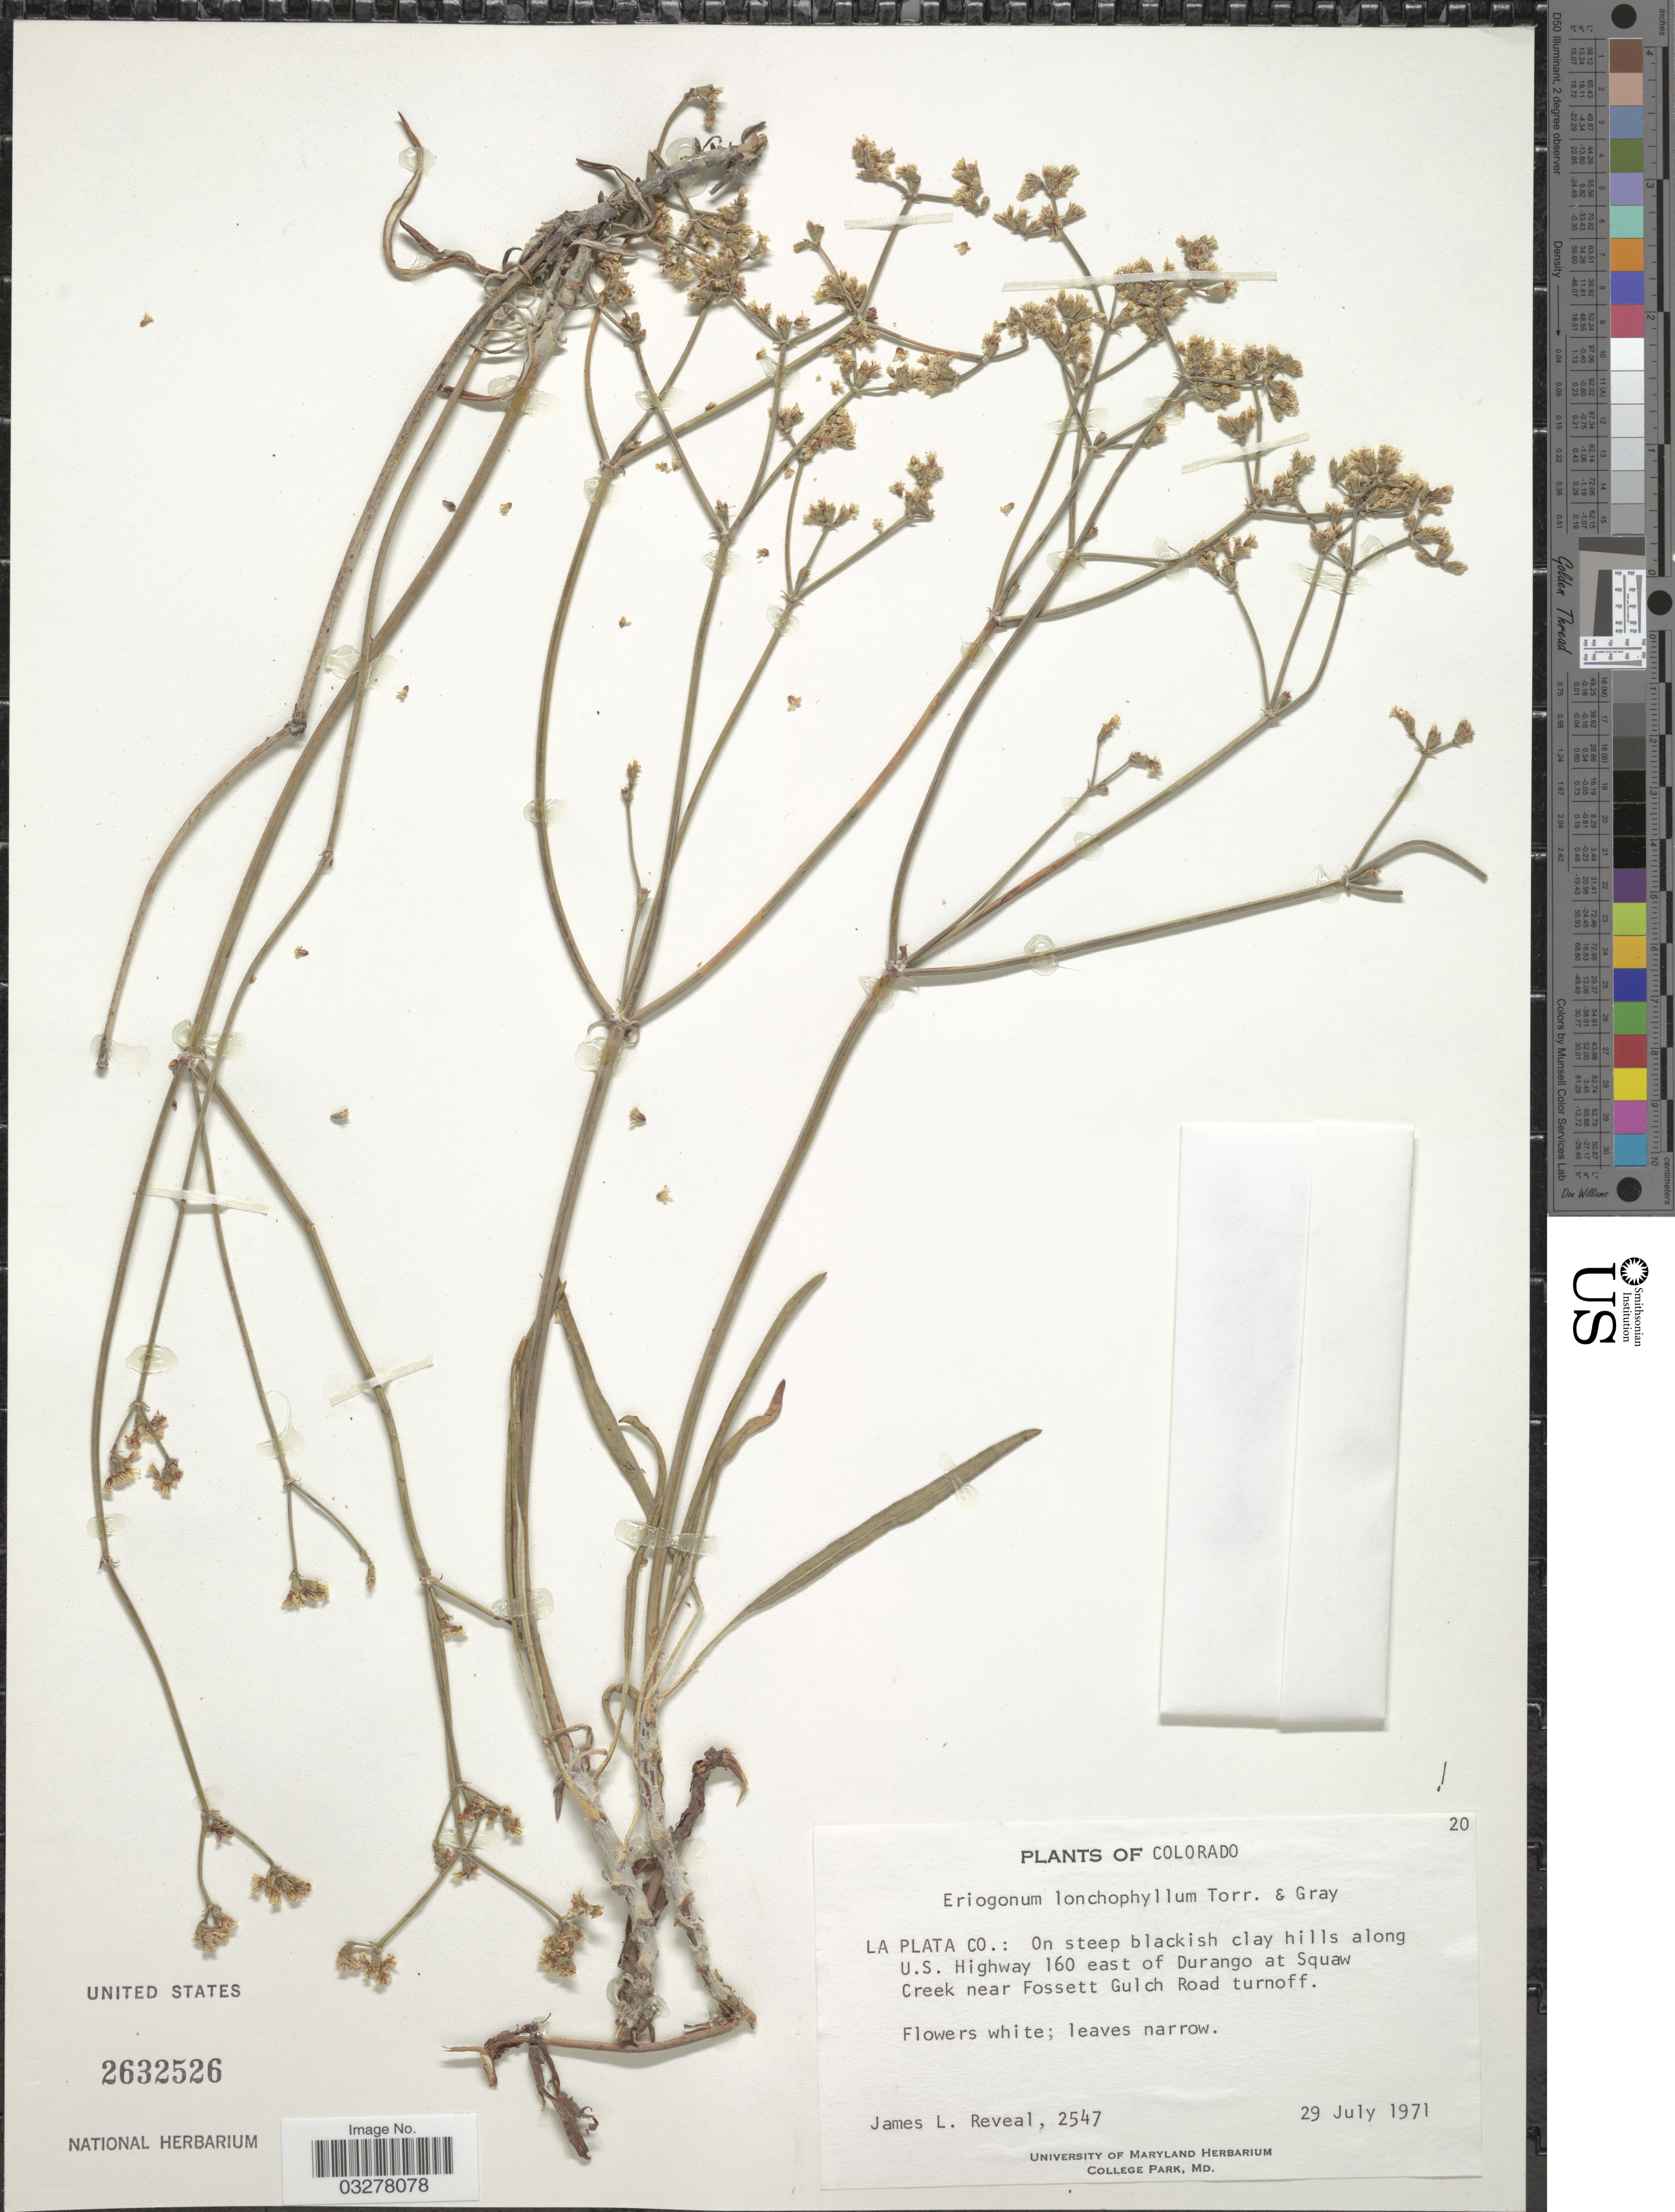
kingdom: Plantae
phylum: Tracheophyta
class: Magnoliopsida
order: Caryophyllales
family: Polygonaceae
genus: Eriogonum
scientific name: Eriogonum lonchophyllum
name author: Torr. & A. Gray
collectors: J. L. Reveal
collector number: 2547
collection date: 1971-07-29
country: United States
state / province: Colorado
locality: La Plata Co.: Along U.S. Highway 160 east of Durango at Squaw Creek near Fossett Gulch Road turnoff.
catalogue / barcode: US 2632526